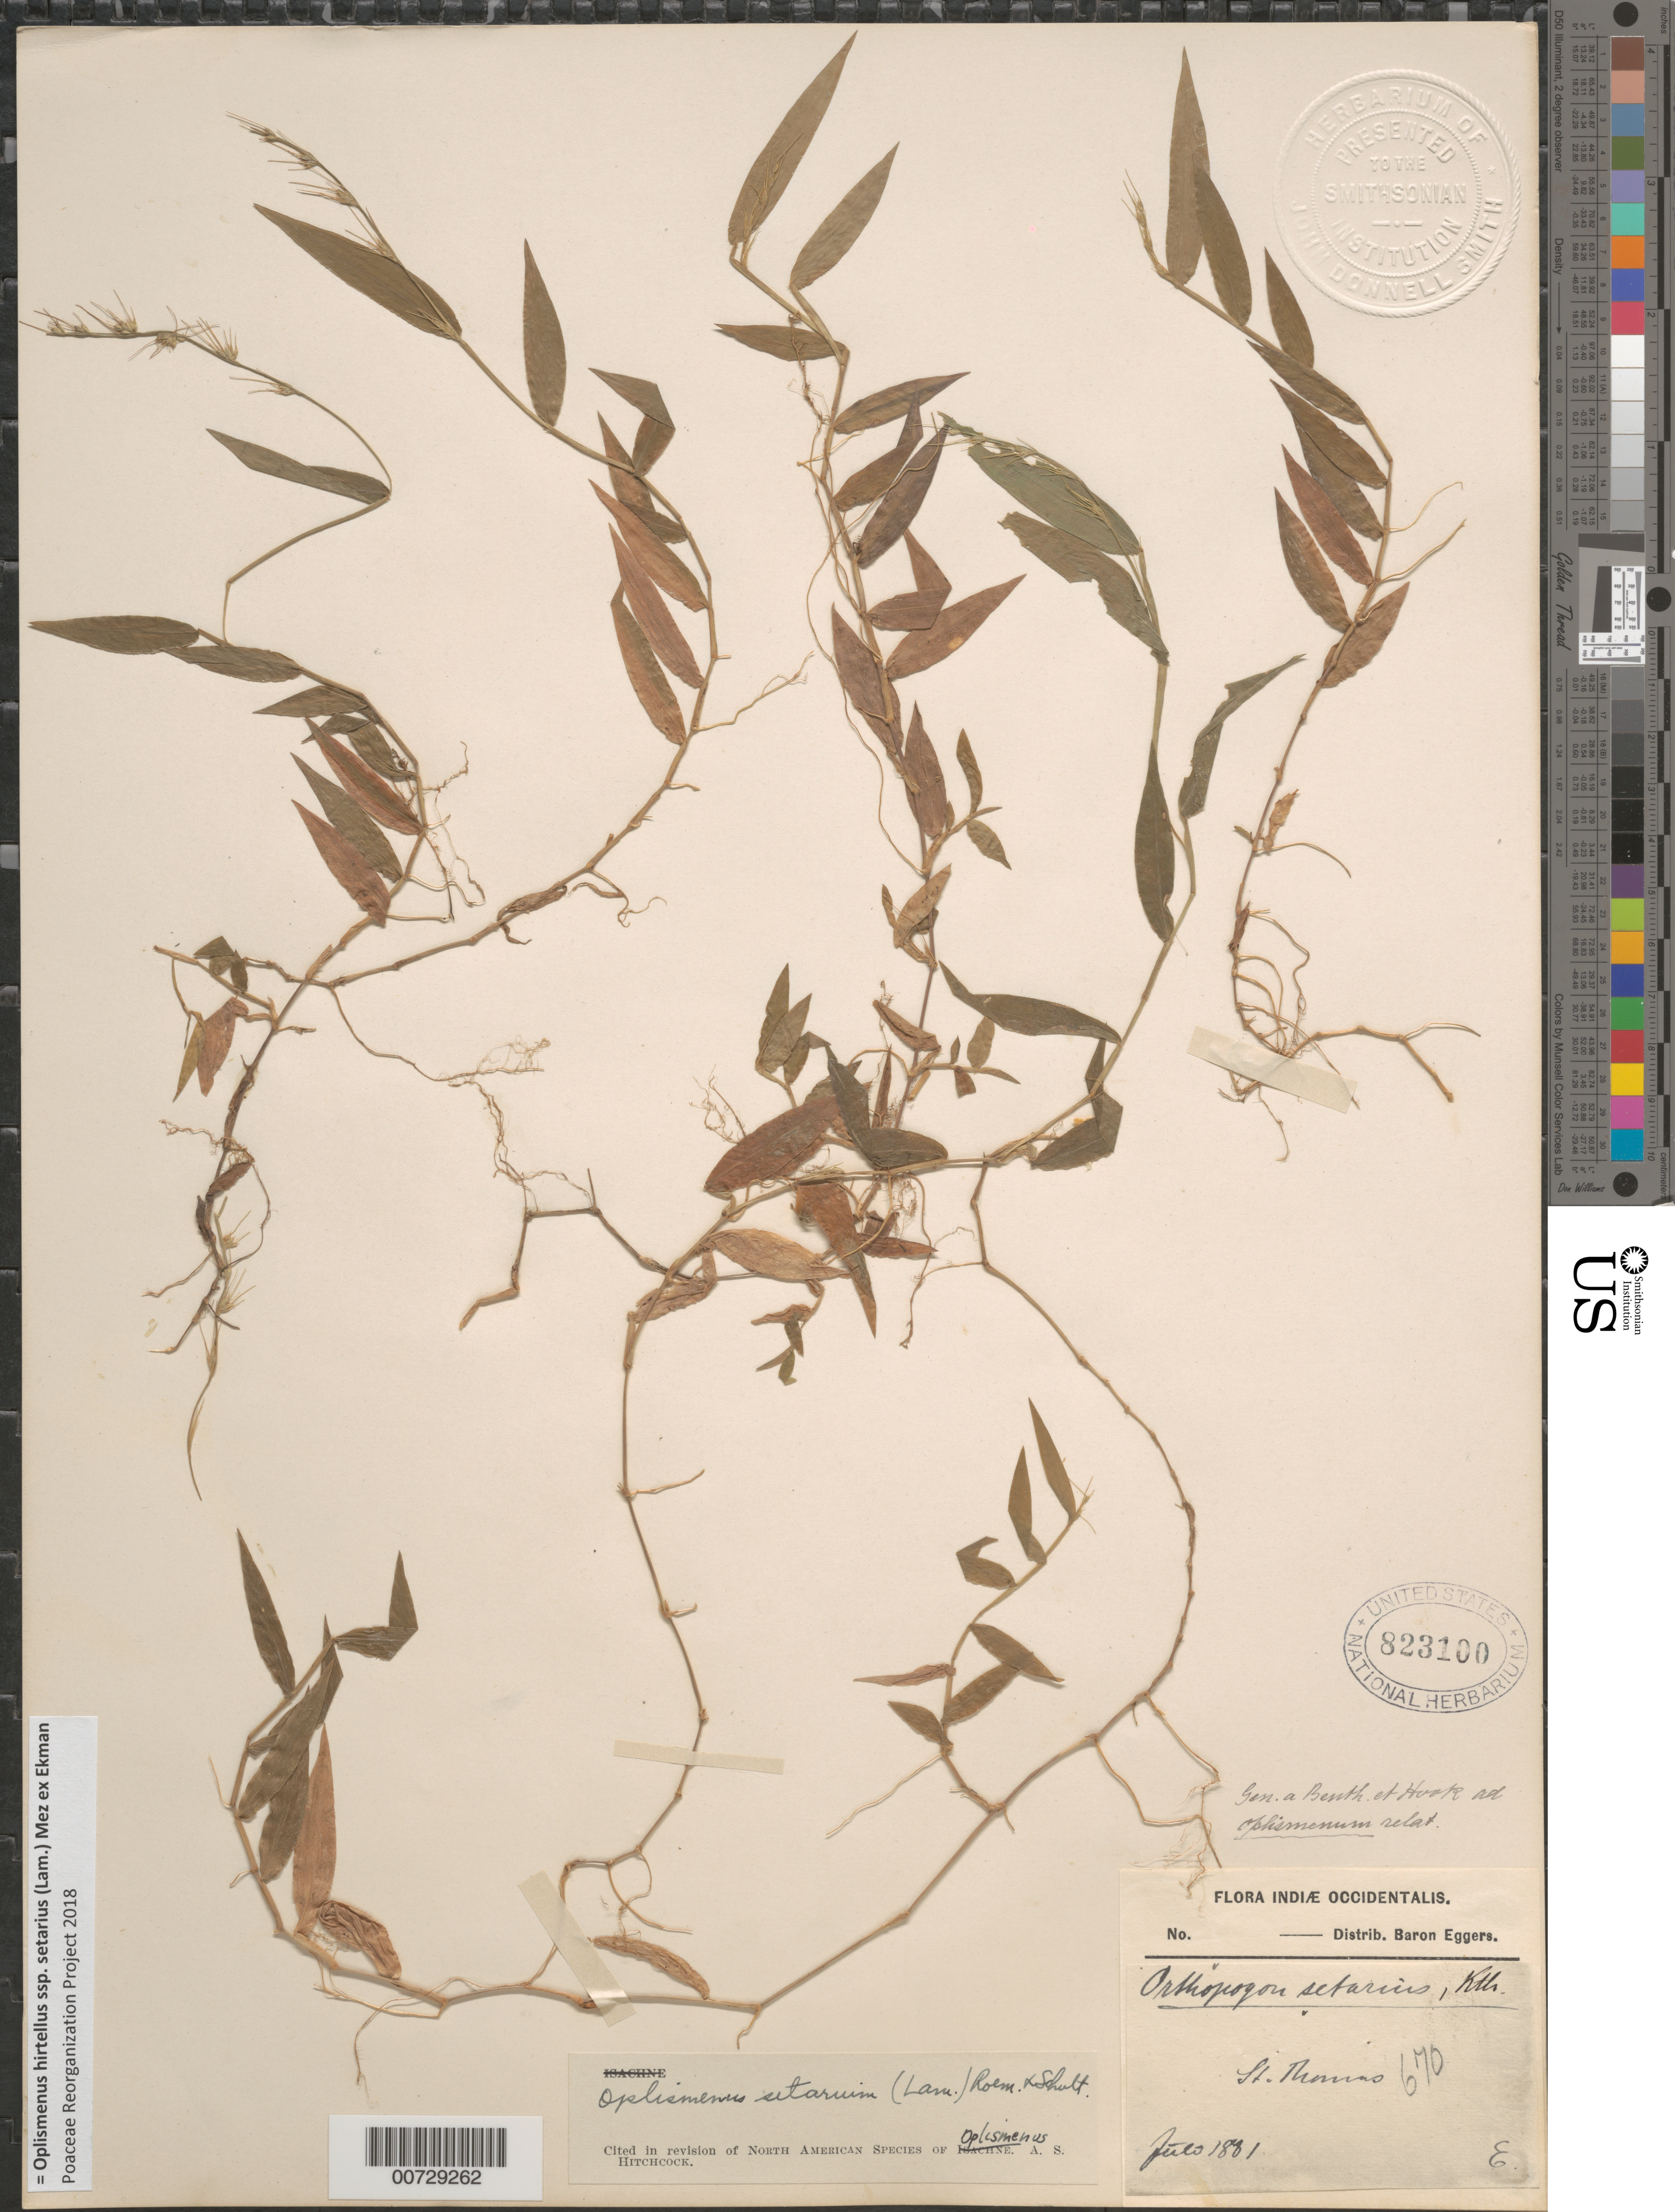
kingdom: Plantae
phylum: Tracheophyta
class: Liliopsida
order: Poales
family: Poaceae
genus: Oplismenus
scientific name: Oplismenus hirtellus subsp. setarius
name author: (Lam.) Mez ex Ekman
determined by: Poaceae Reorganization Project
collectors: H. F. A. von Eggers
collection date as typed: Jul 1881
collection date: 1881-07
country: U.S. Virgin Islands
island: St. Thomas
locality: St. Thomas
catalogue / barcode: US 823100